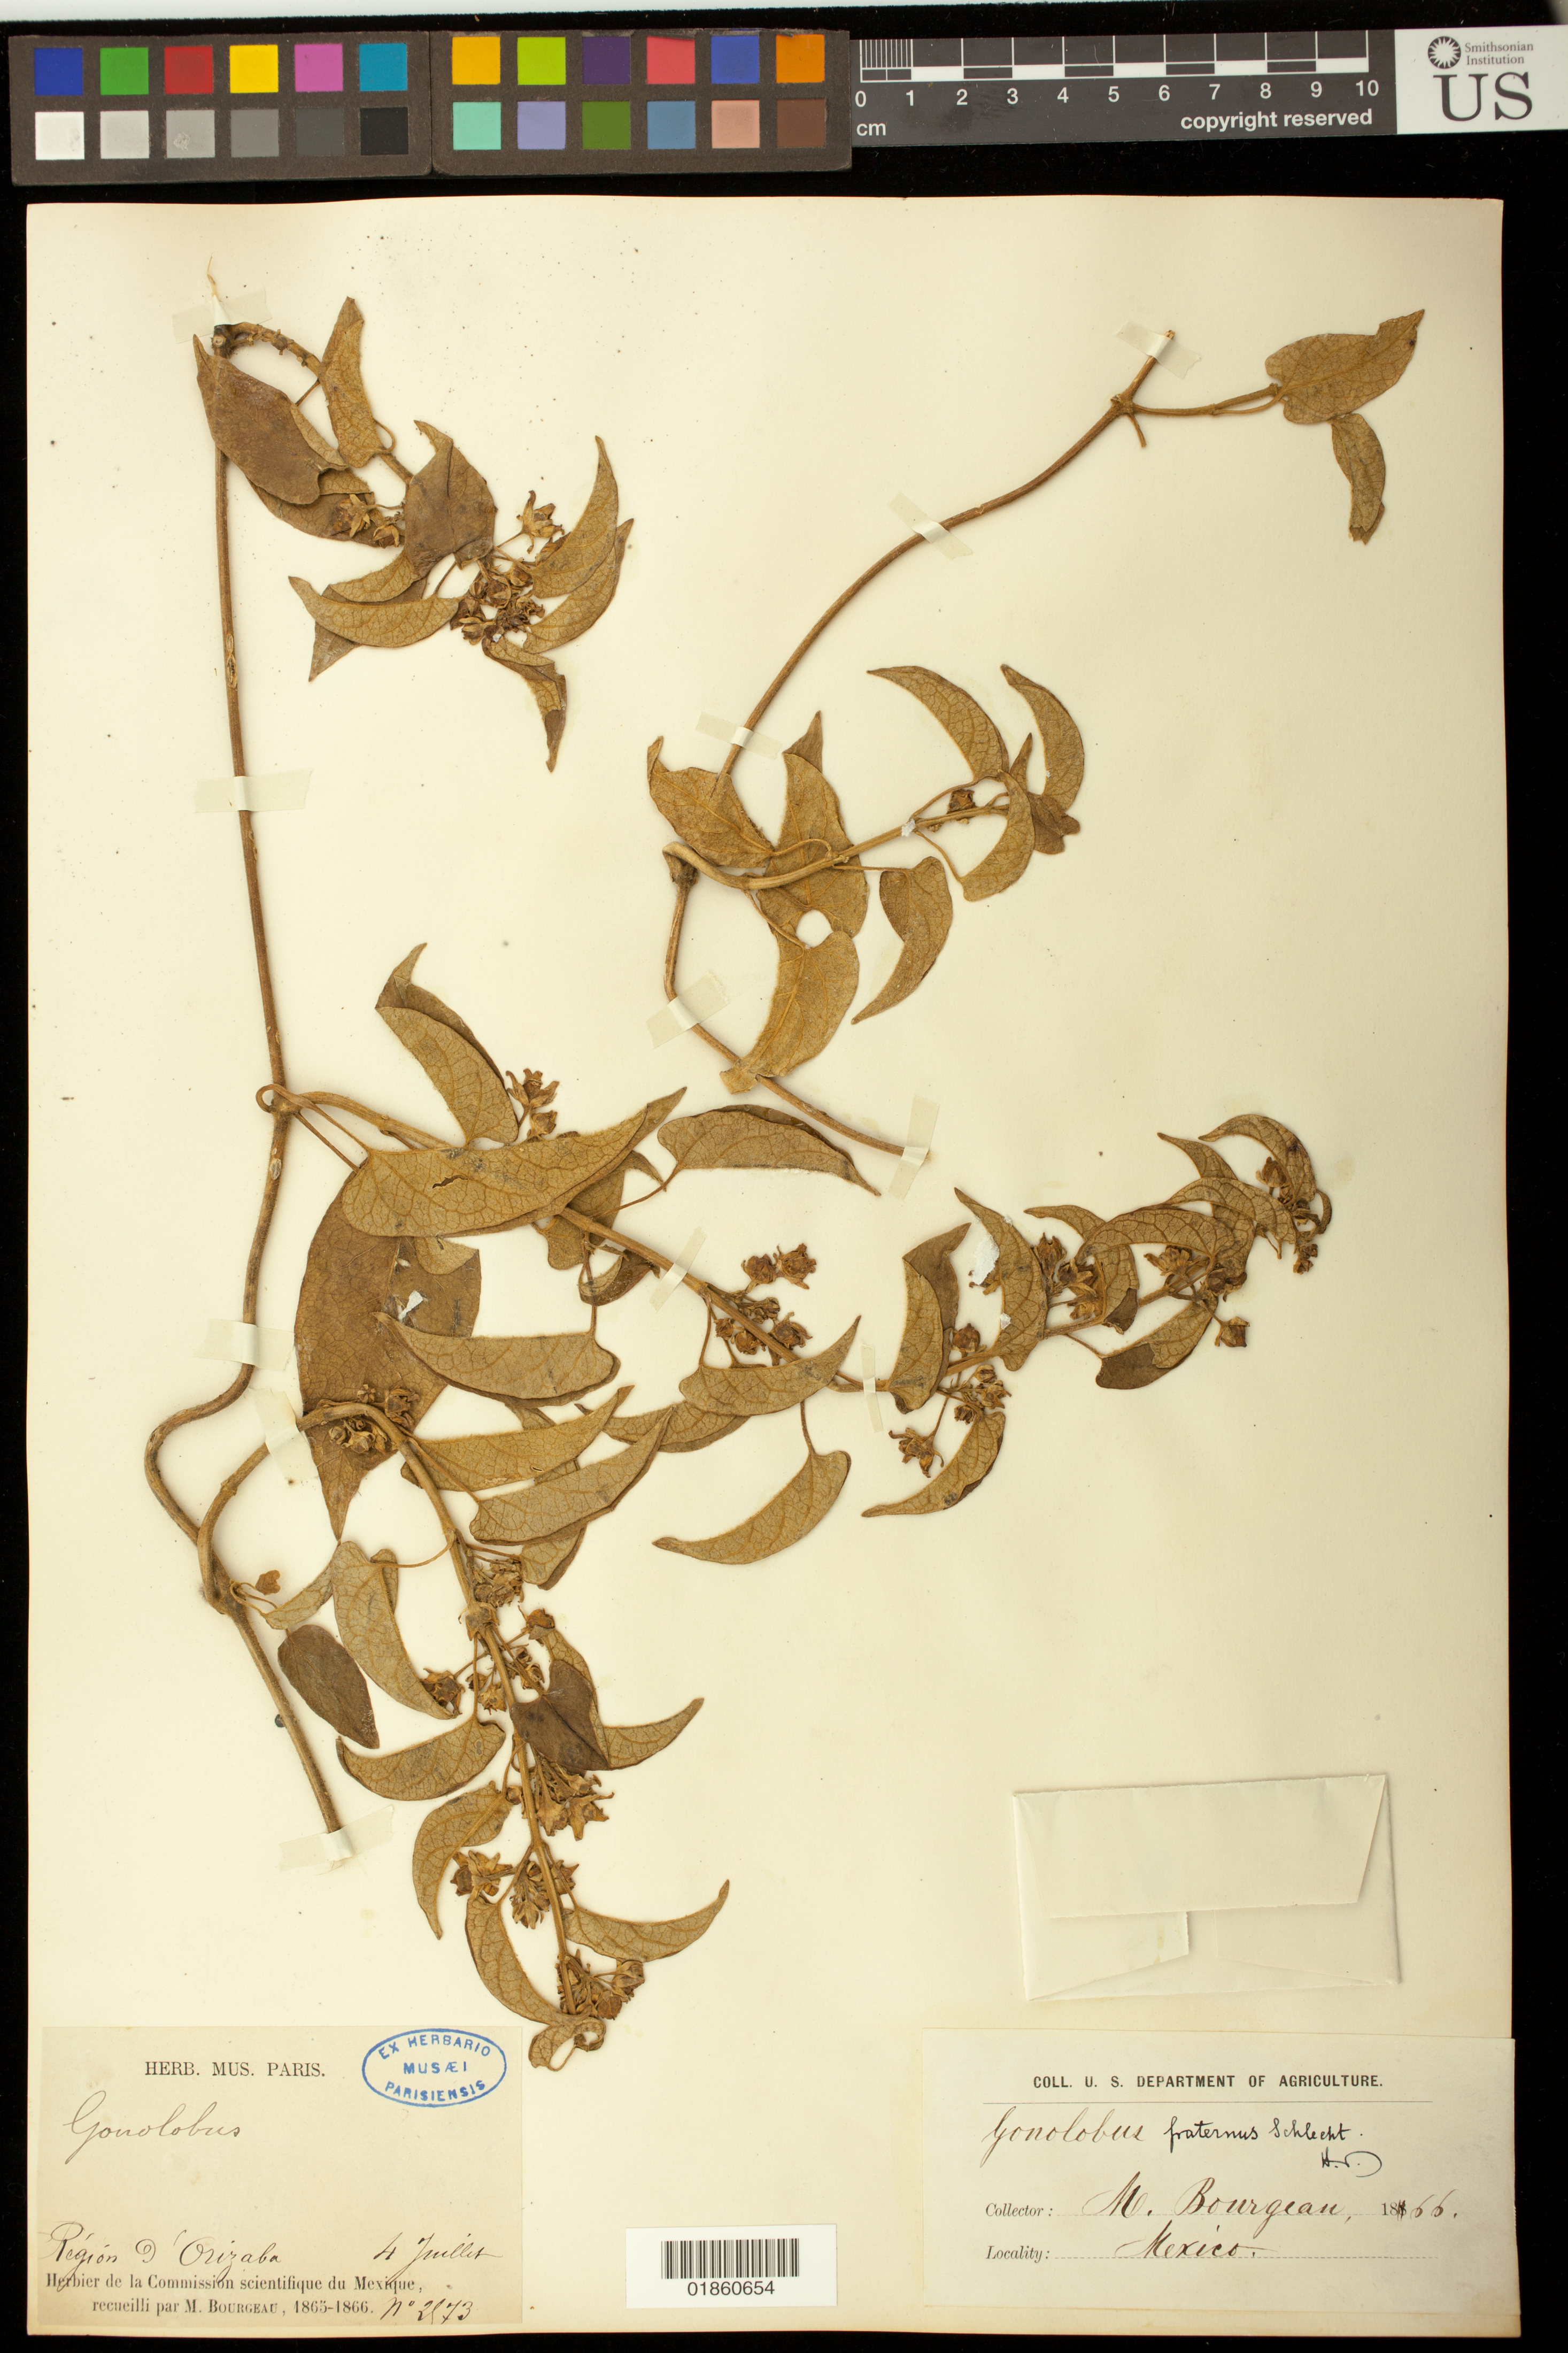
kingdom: Plantae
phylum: Tracheophyta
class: Magnoliopsida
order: Gentianales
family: Apocynaceae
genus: Gonolobus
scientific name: Gonolobus fraternus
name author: Schltdl.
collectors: M. Borgeau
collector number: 2873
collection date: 1866-07-04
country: Mexico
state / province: Veracruz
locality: Region D'Orizaba